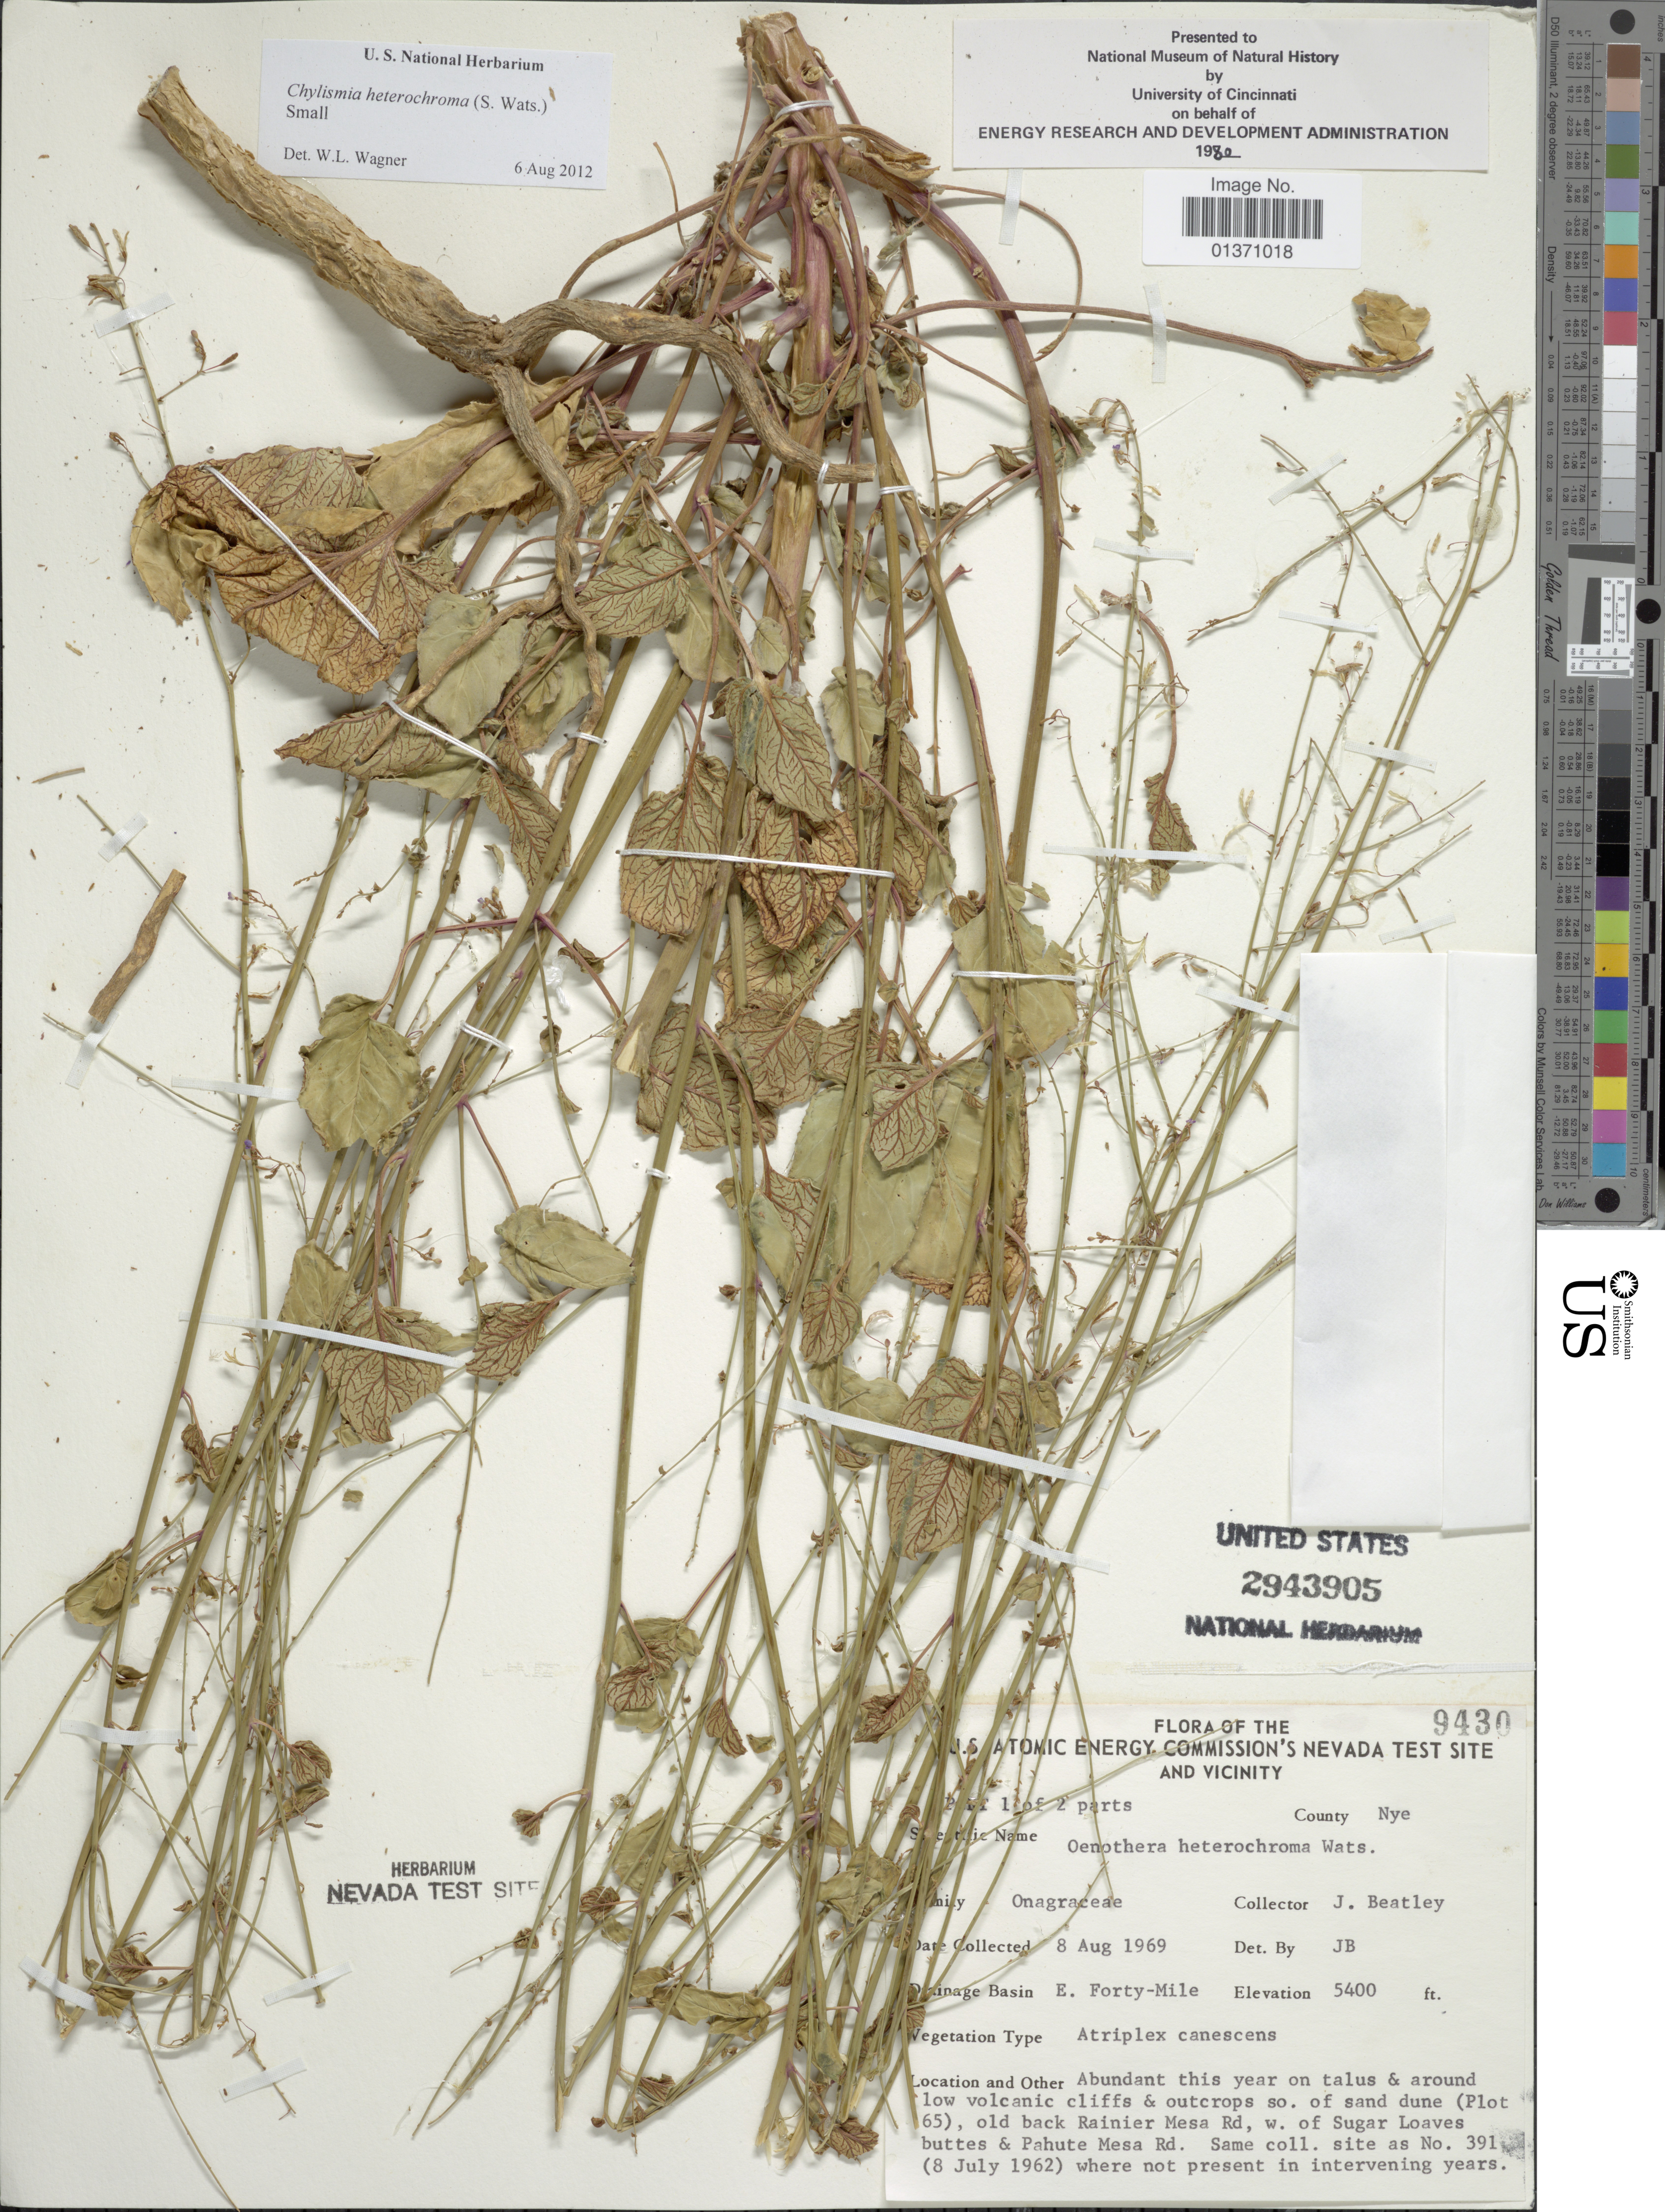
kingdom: Plantae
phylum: Tracheophyta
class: Magnoliopsida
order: Myrtales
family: Onagraceae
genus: Chylismia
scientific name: Chylismia heterochroma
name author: (S. Watson) Small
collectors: J. C. Beatley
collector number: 9430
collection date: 1969-08-08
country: United States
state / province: Nevada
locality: U. S. Atomic Energy Commission's Nevada Test Site and Vicinity, E. Forty-Mile, around low volcanic cliffs & outcrops so. of sand dune (Plot 65), old back Rainier Mesa Rd, w. of Sugar Loaves buttes & Pahute Mesa Rd, County Nye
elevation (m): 1646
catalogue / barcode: US 2943905